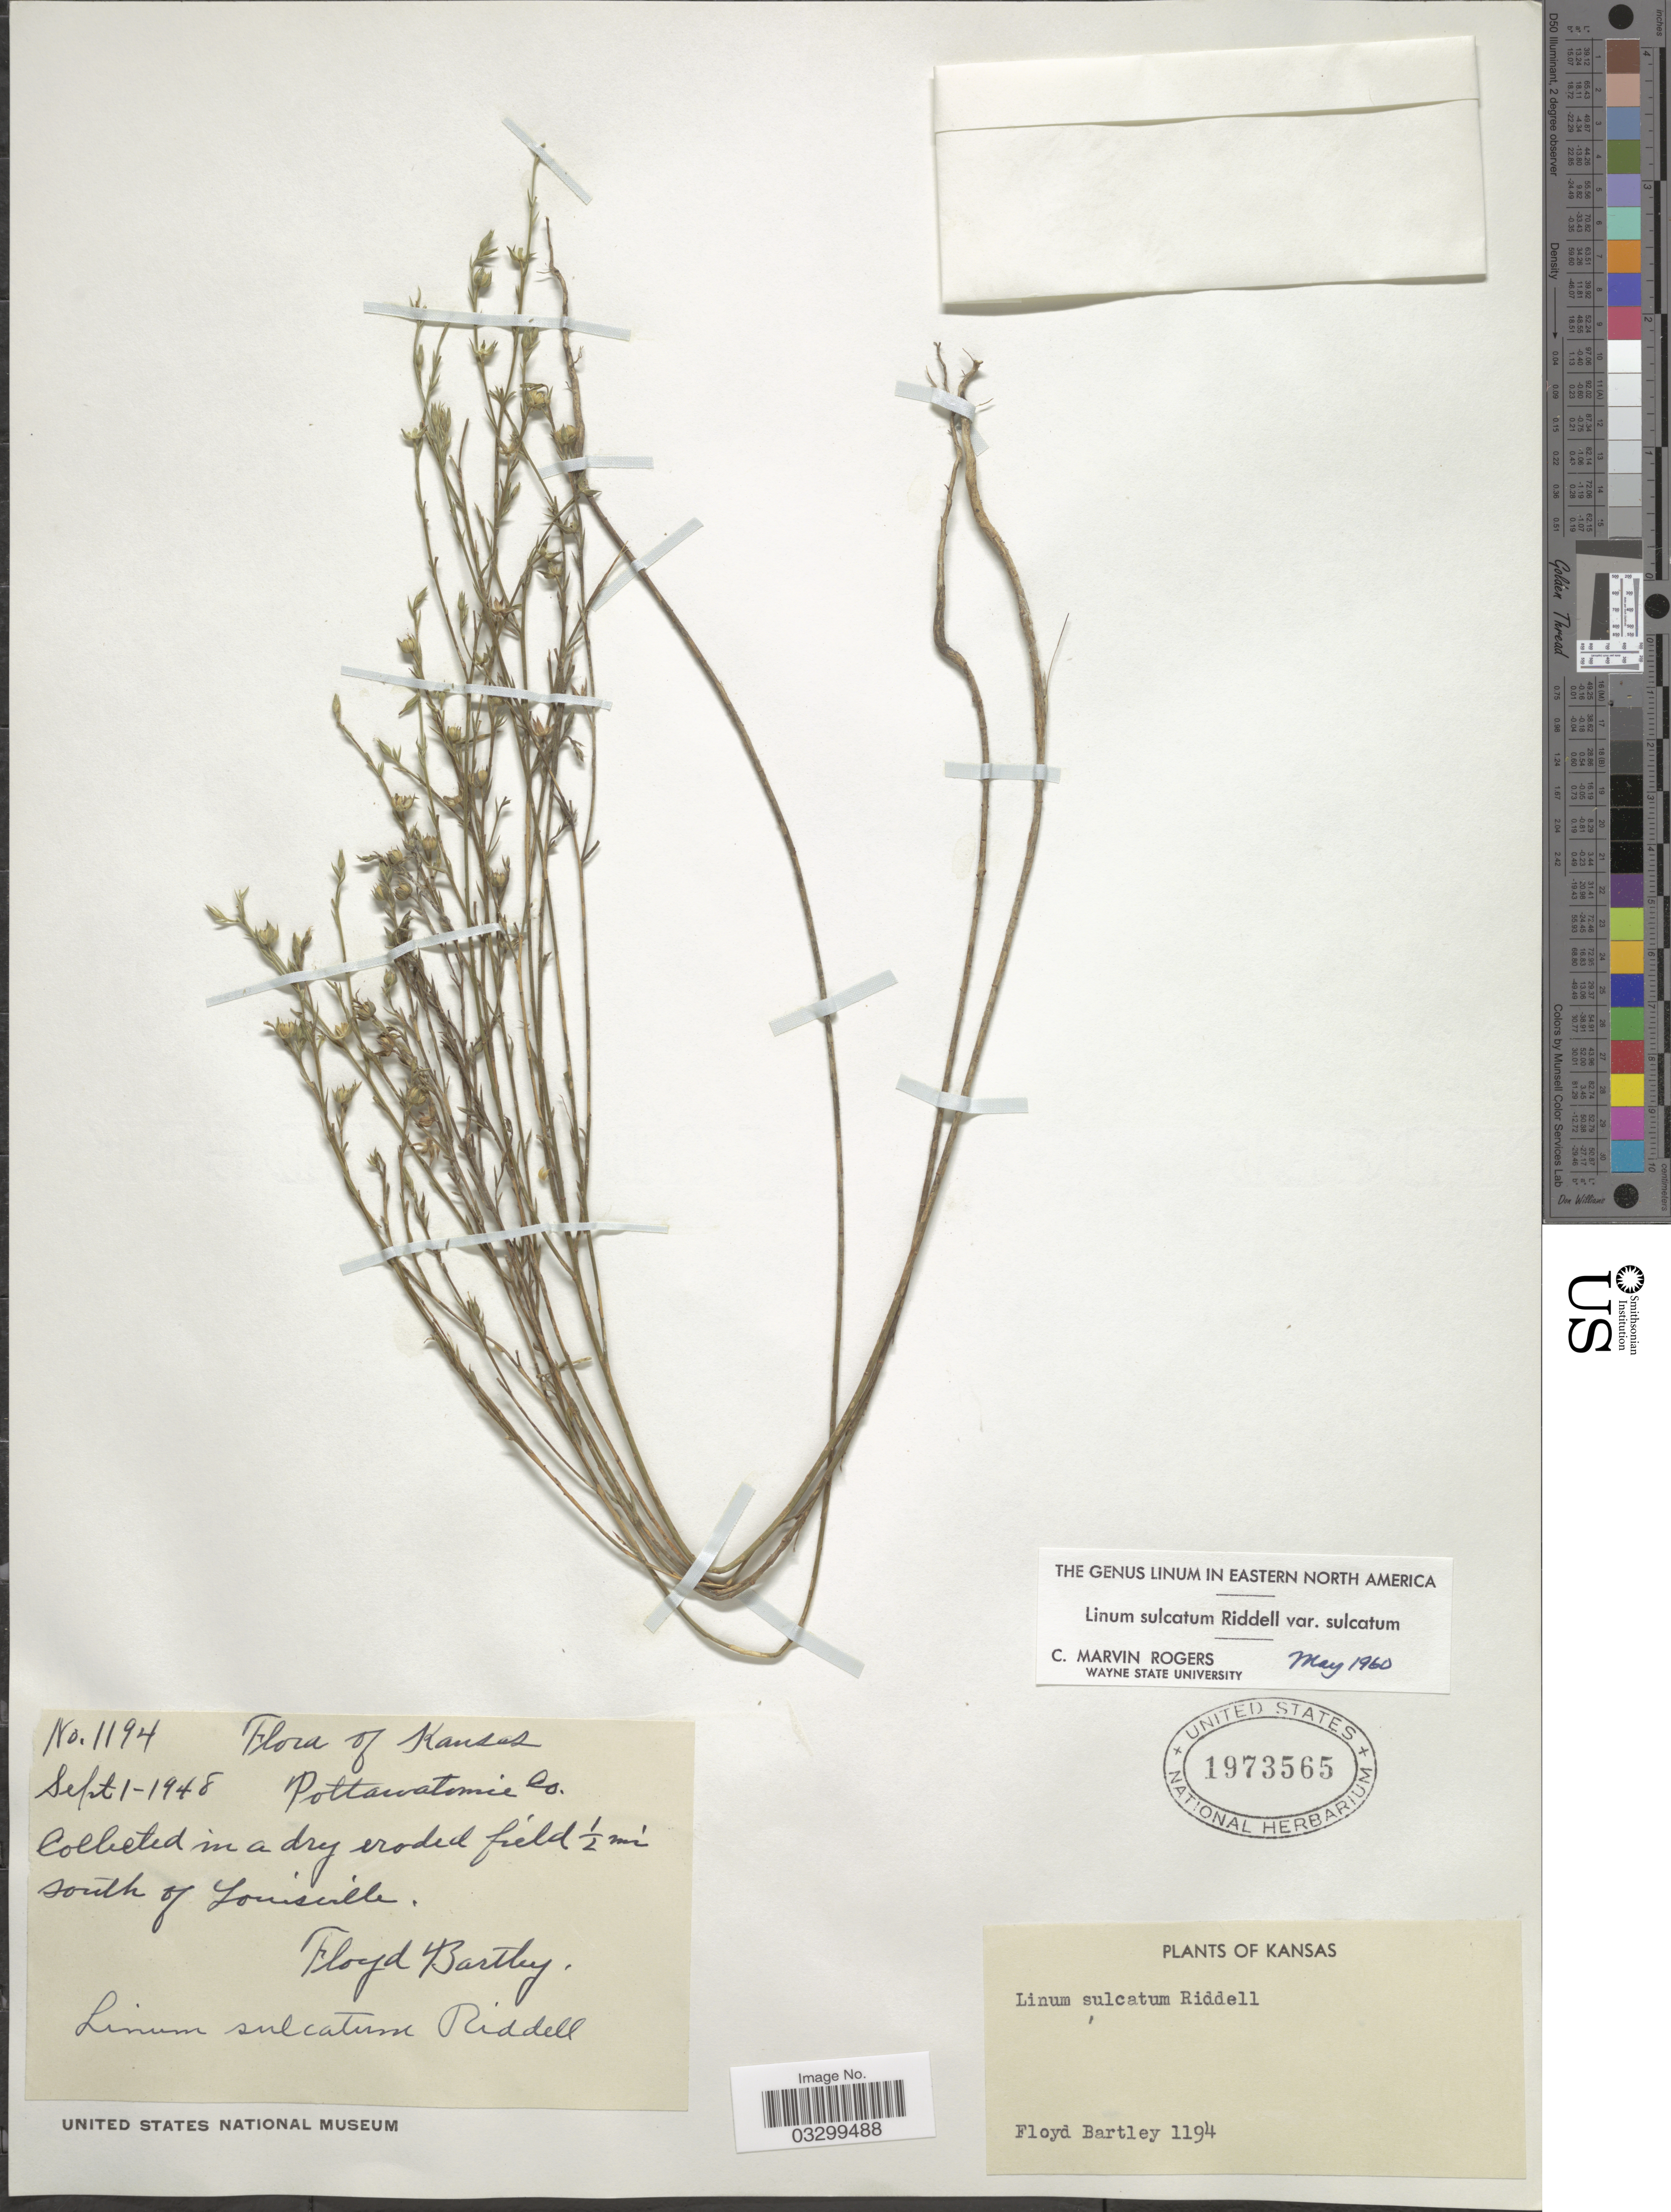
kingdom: Plantae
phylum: Tracheophyta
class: Magnoliopsida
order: Malpighiales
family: Linaceae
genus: Linum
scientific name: Linum sulcatum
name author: Riddell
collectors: F. Bartley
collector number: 1194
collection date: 1948-09-01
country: United States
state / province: Kansas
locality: Pottawatomie Co. ½ mi south of Louisville.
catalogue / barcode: US 1973565